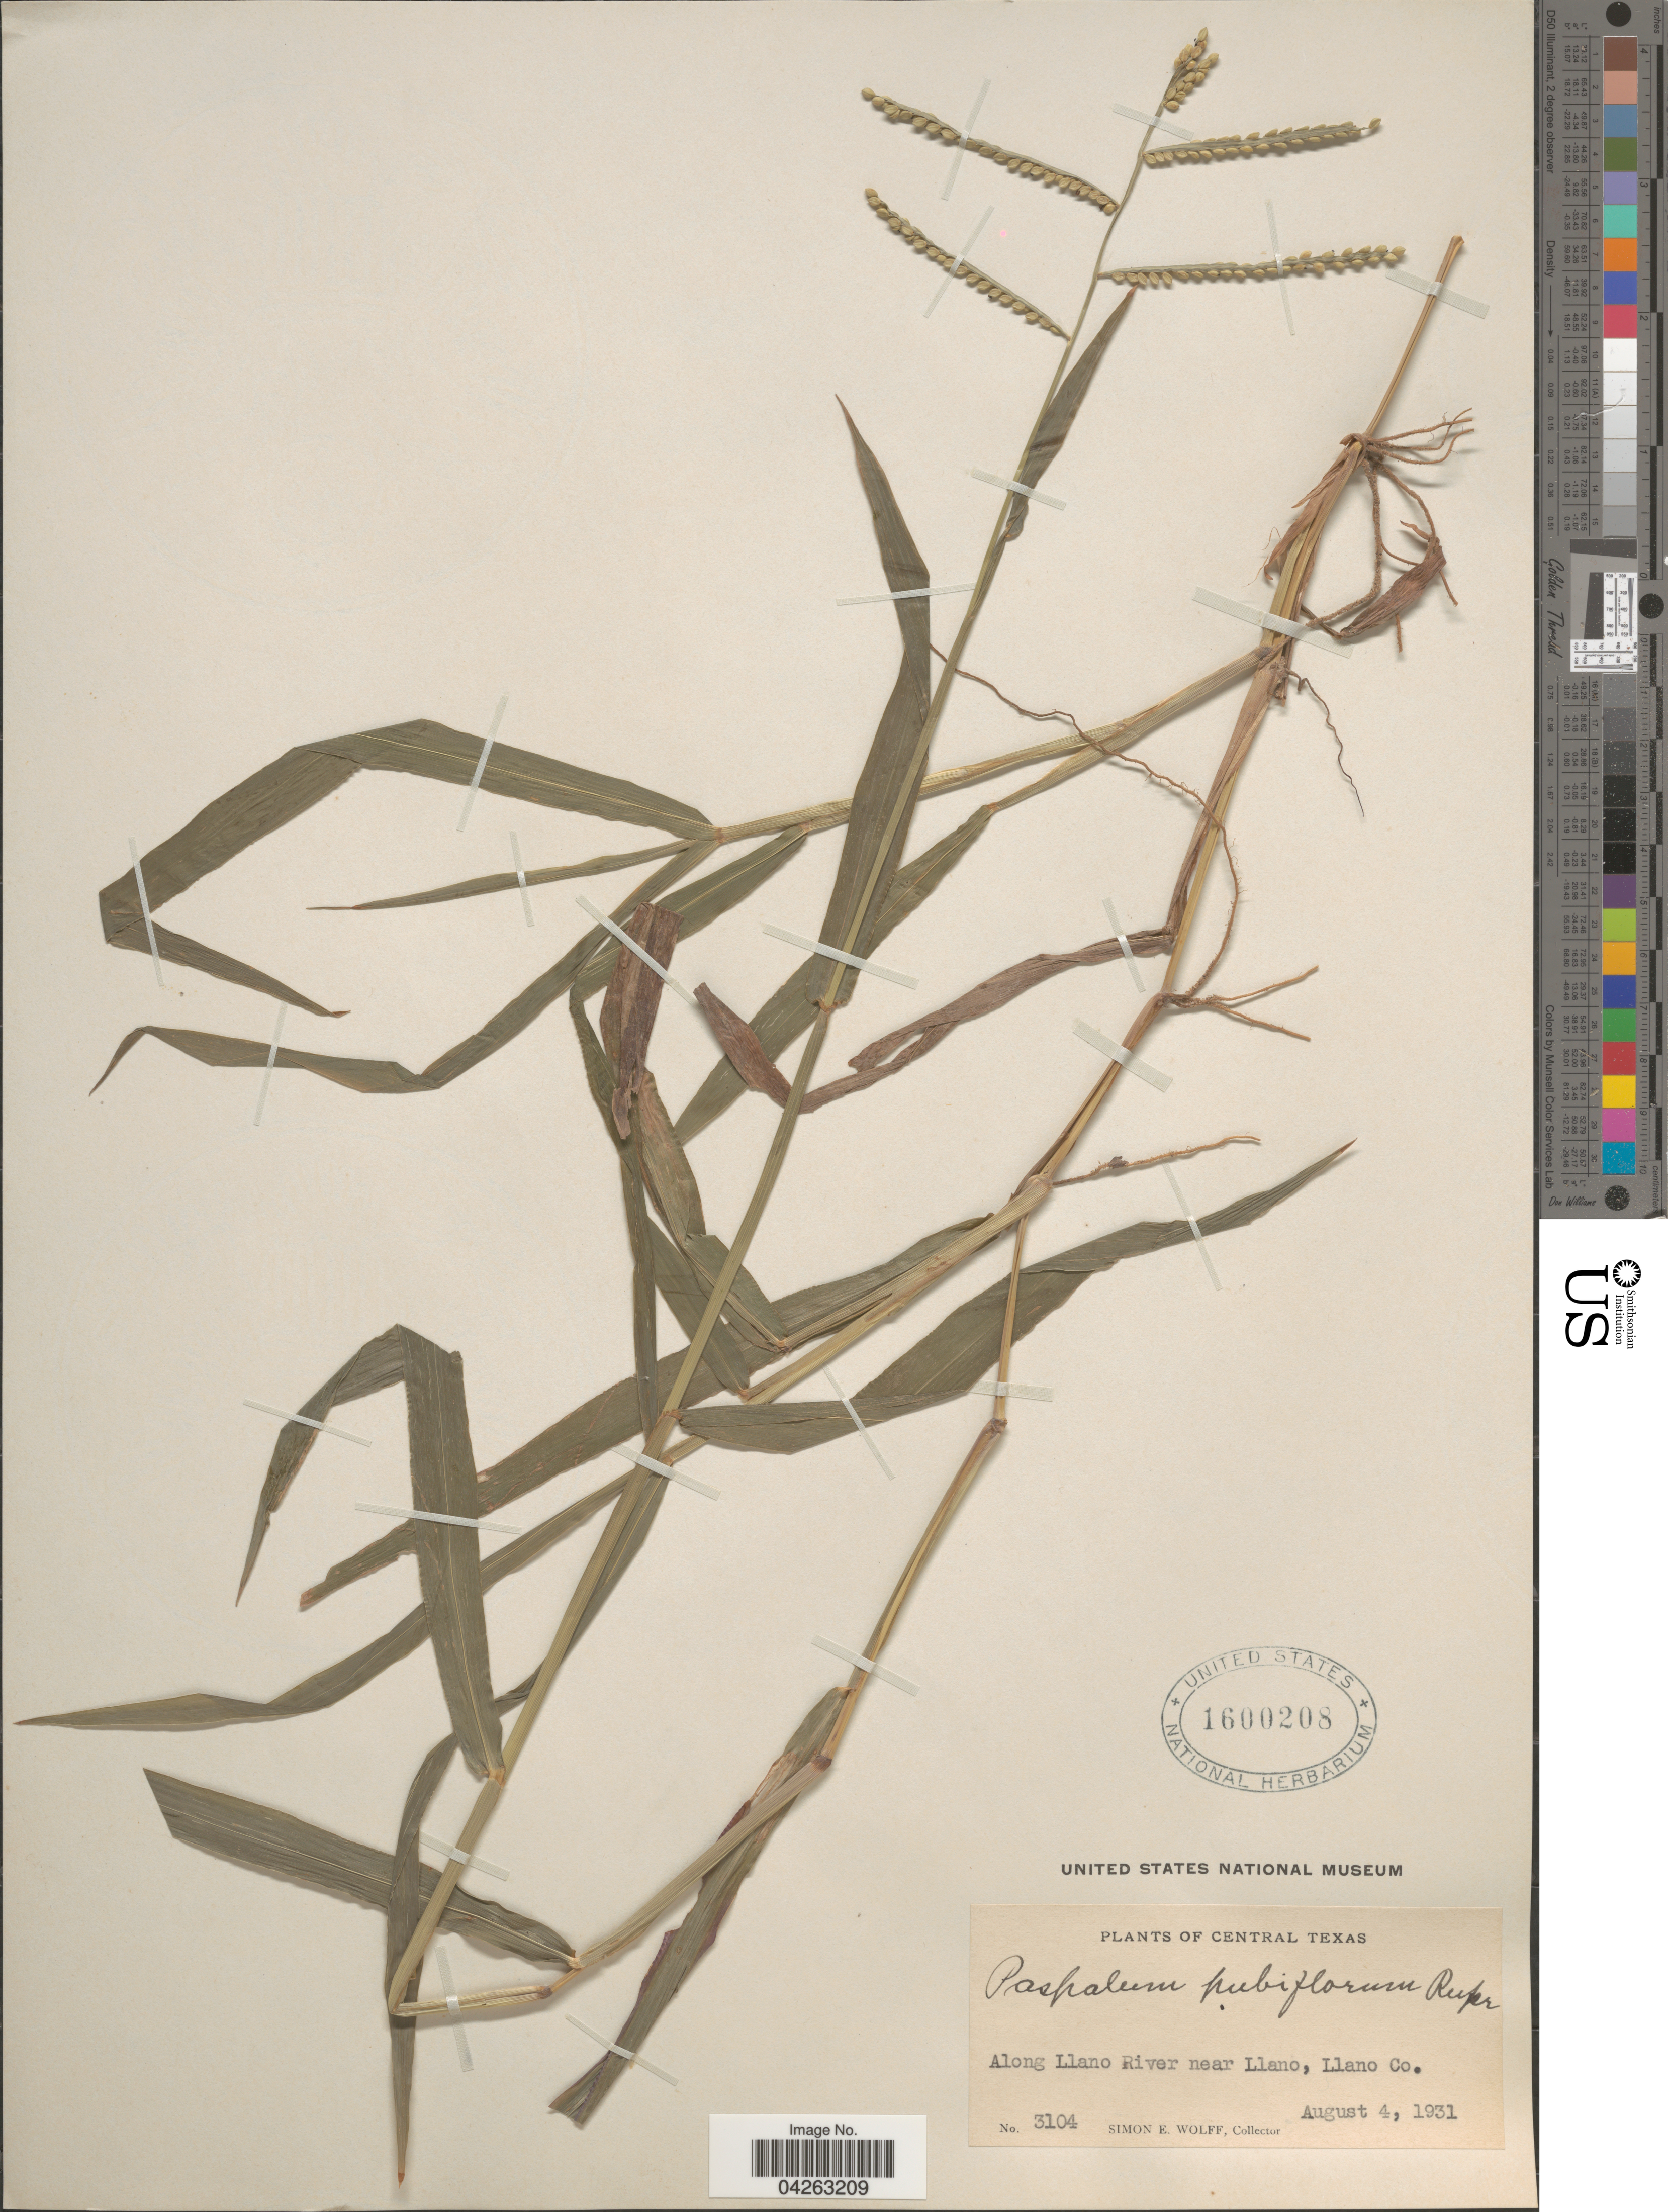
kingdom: Plantae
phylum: Tracheophyta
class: Liliopsida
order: Poales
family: Poaceae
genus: Paspalum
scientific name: Paspalum pubiflorum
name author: Rupr. ex E. Fourn.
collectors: S. E. Wolff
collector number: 3104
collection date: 1931-08-04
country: United States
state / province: Texas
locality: Central Texas. Along Llano River near Llano, Llano Co.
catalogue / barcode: US 1600208